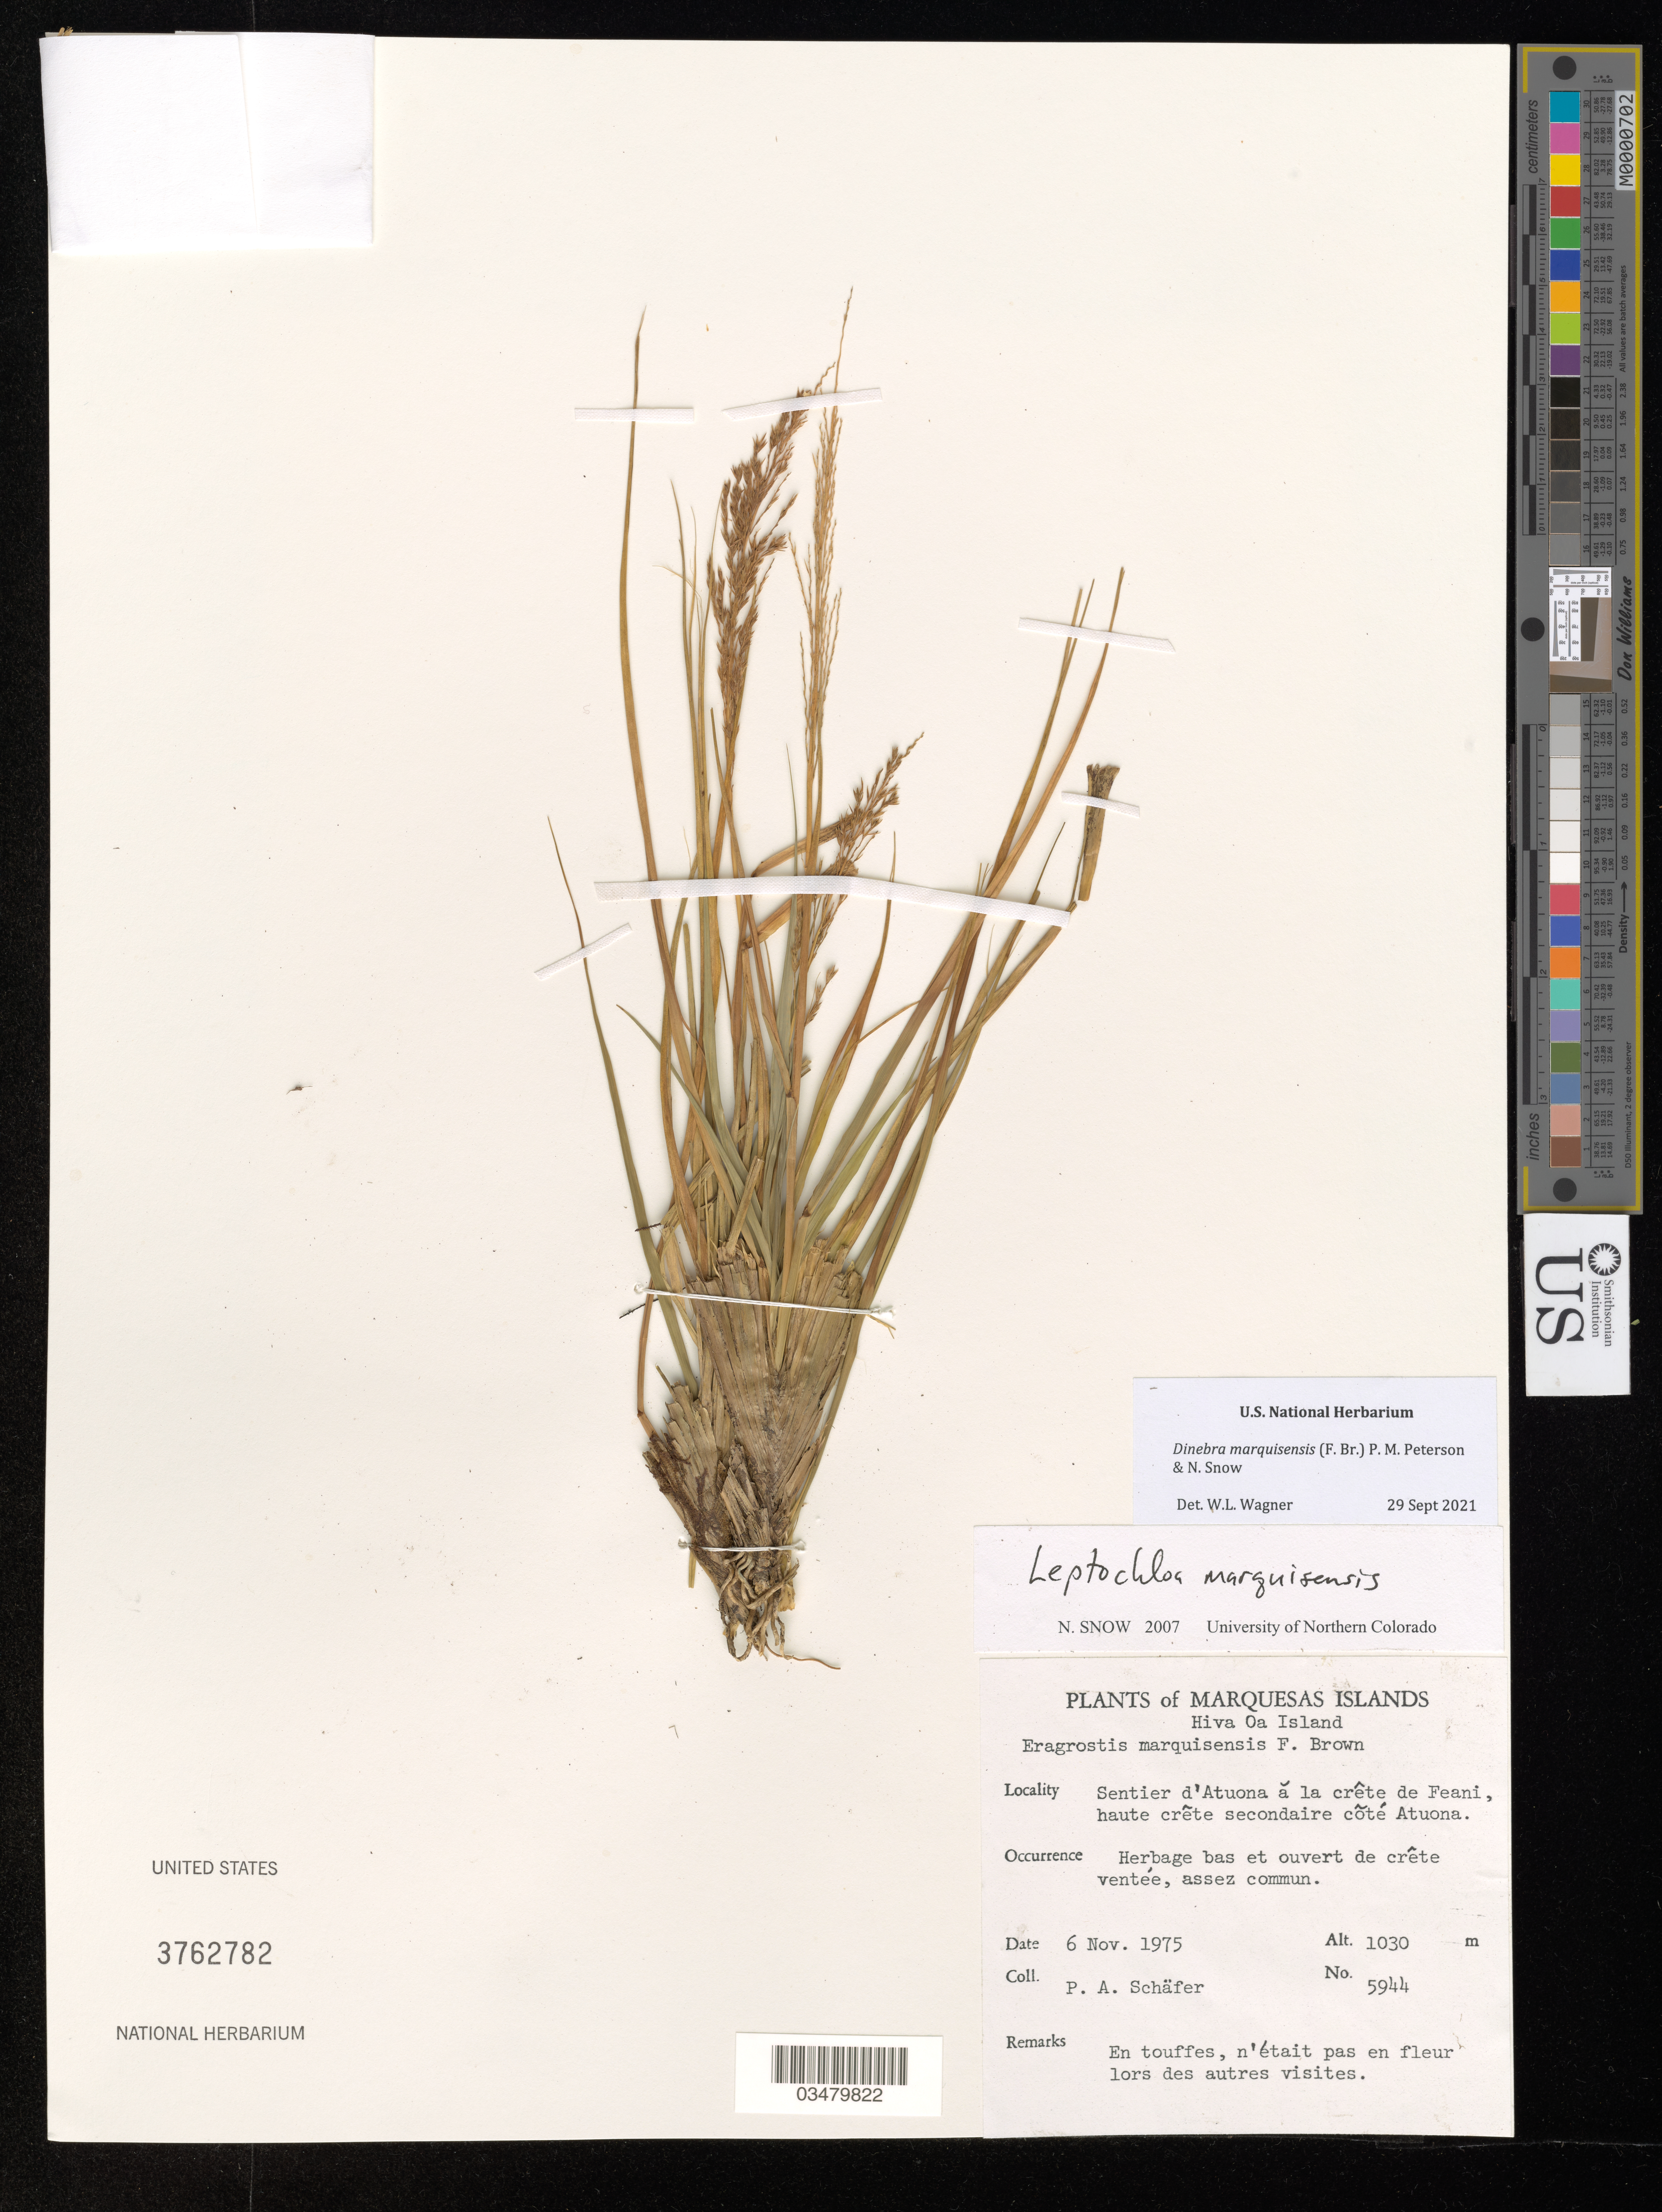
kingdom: Plantae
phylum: Tracheophyta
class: Liliopsida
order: Poales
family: Poaceae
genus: Dinebra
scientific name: Dinebra marquisensis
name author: (F. Br.) P.M. Peterson & Judz.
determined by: Wagner, W. L., (BOT), Smithsonian Institution - National Museum of Natural History (UNITED STATES)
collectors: P. A. Schäfer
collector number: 5944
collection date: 1975-11-06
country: French Polynesia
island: Hiva Oa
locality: Sentier d'Atuona à la crête de Feani, haute crête secondaire cote Atuona.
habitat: Herbage bas et ouvert de crete ventee, assez commun.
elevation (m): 1030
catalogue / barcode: US 3762782